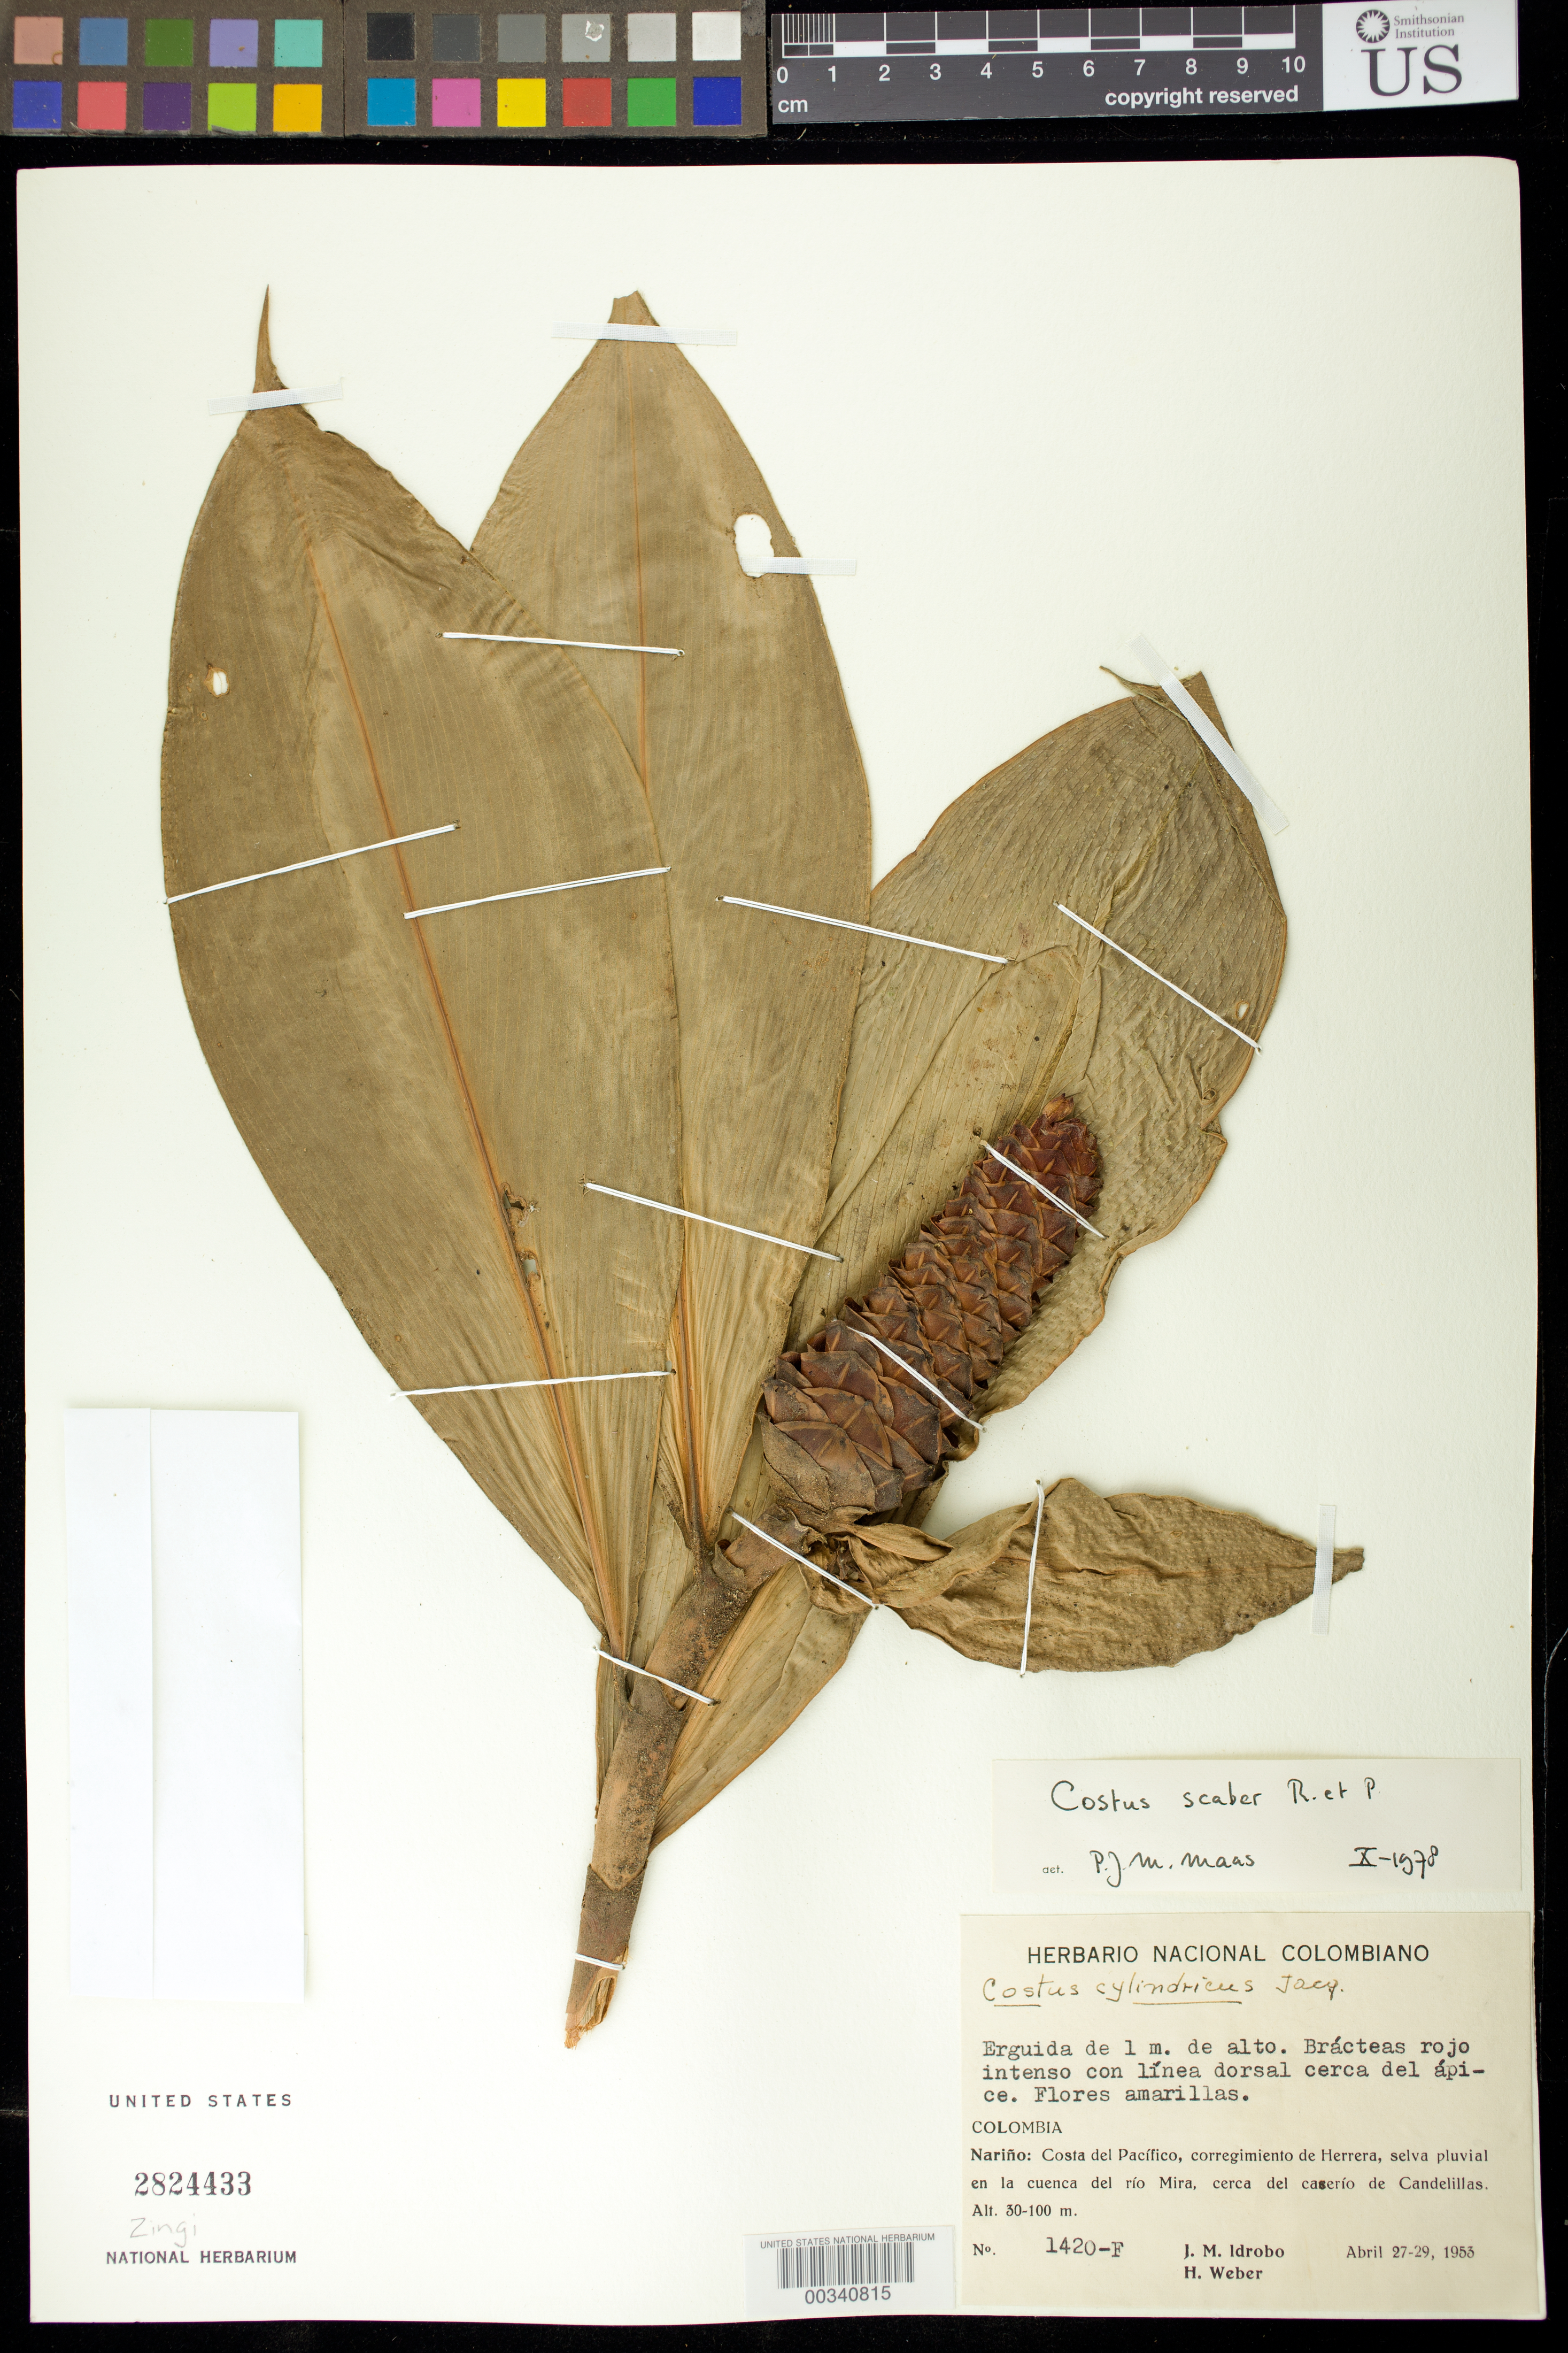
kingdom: Plantae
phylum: Tracheophyta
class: Liliopsida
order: Zingiberales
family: Costaceae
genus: Costus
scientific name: Costus scaber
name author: Ruiz & Pav.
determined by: Maas, Paul J. M.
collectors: J. M. Idrobo & H. Weber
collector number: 1420-f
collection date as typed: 27 Apr 1953 to 29 Apr 1953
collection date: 1953-04-27/1953-04-29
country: Colombia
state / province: Nariño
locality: Costa del Pacifico, Corregimiento de Herrera, selva pluvial en la Cuenca del Rio Mira, Cerca del Cacerio de Candelillas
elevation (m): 30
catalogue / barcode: US 2824433